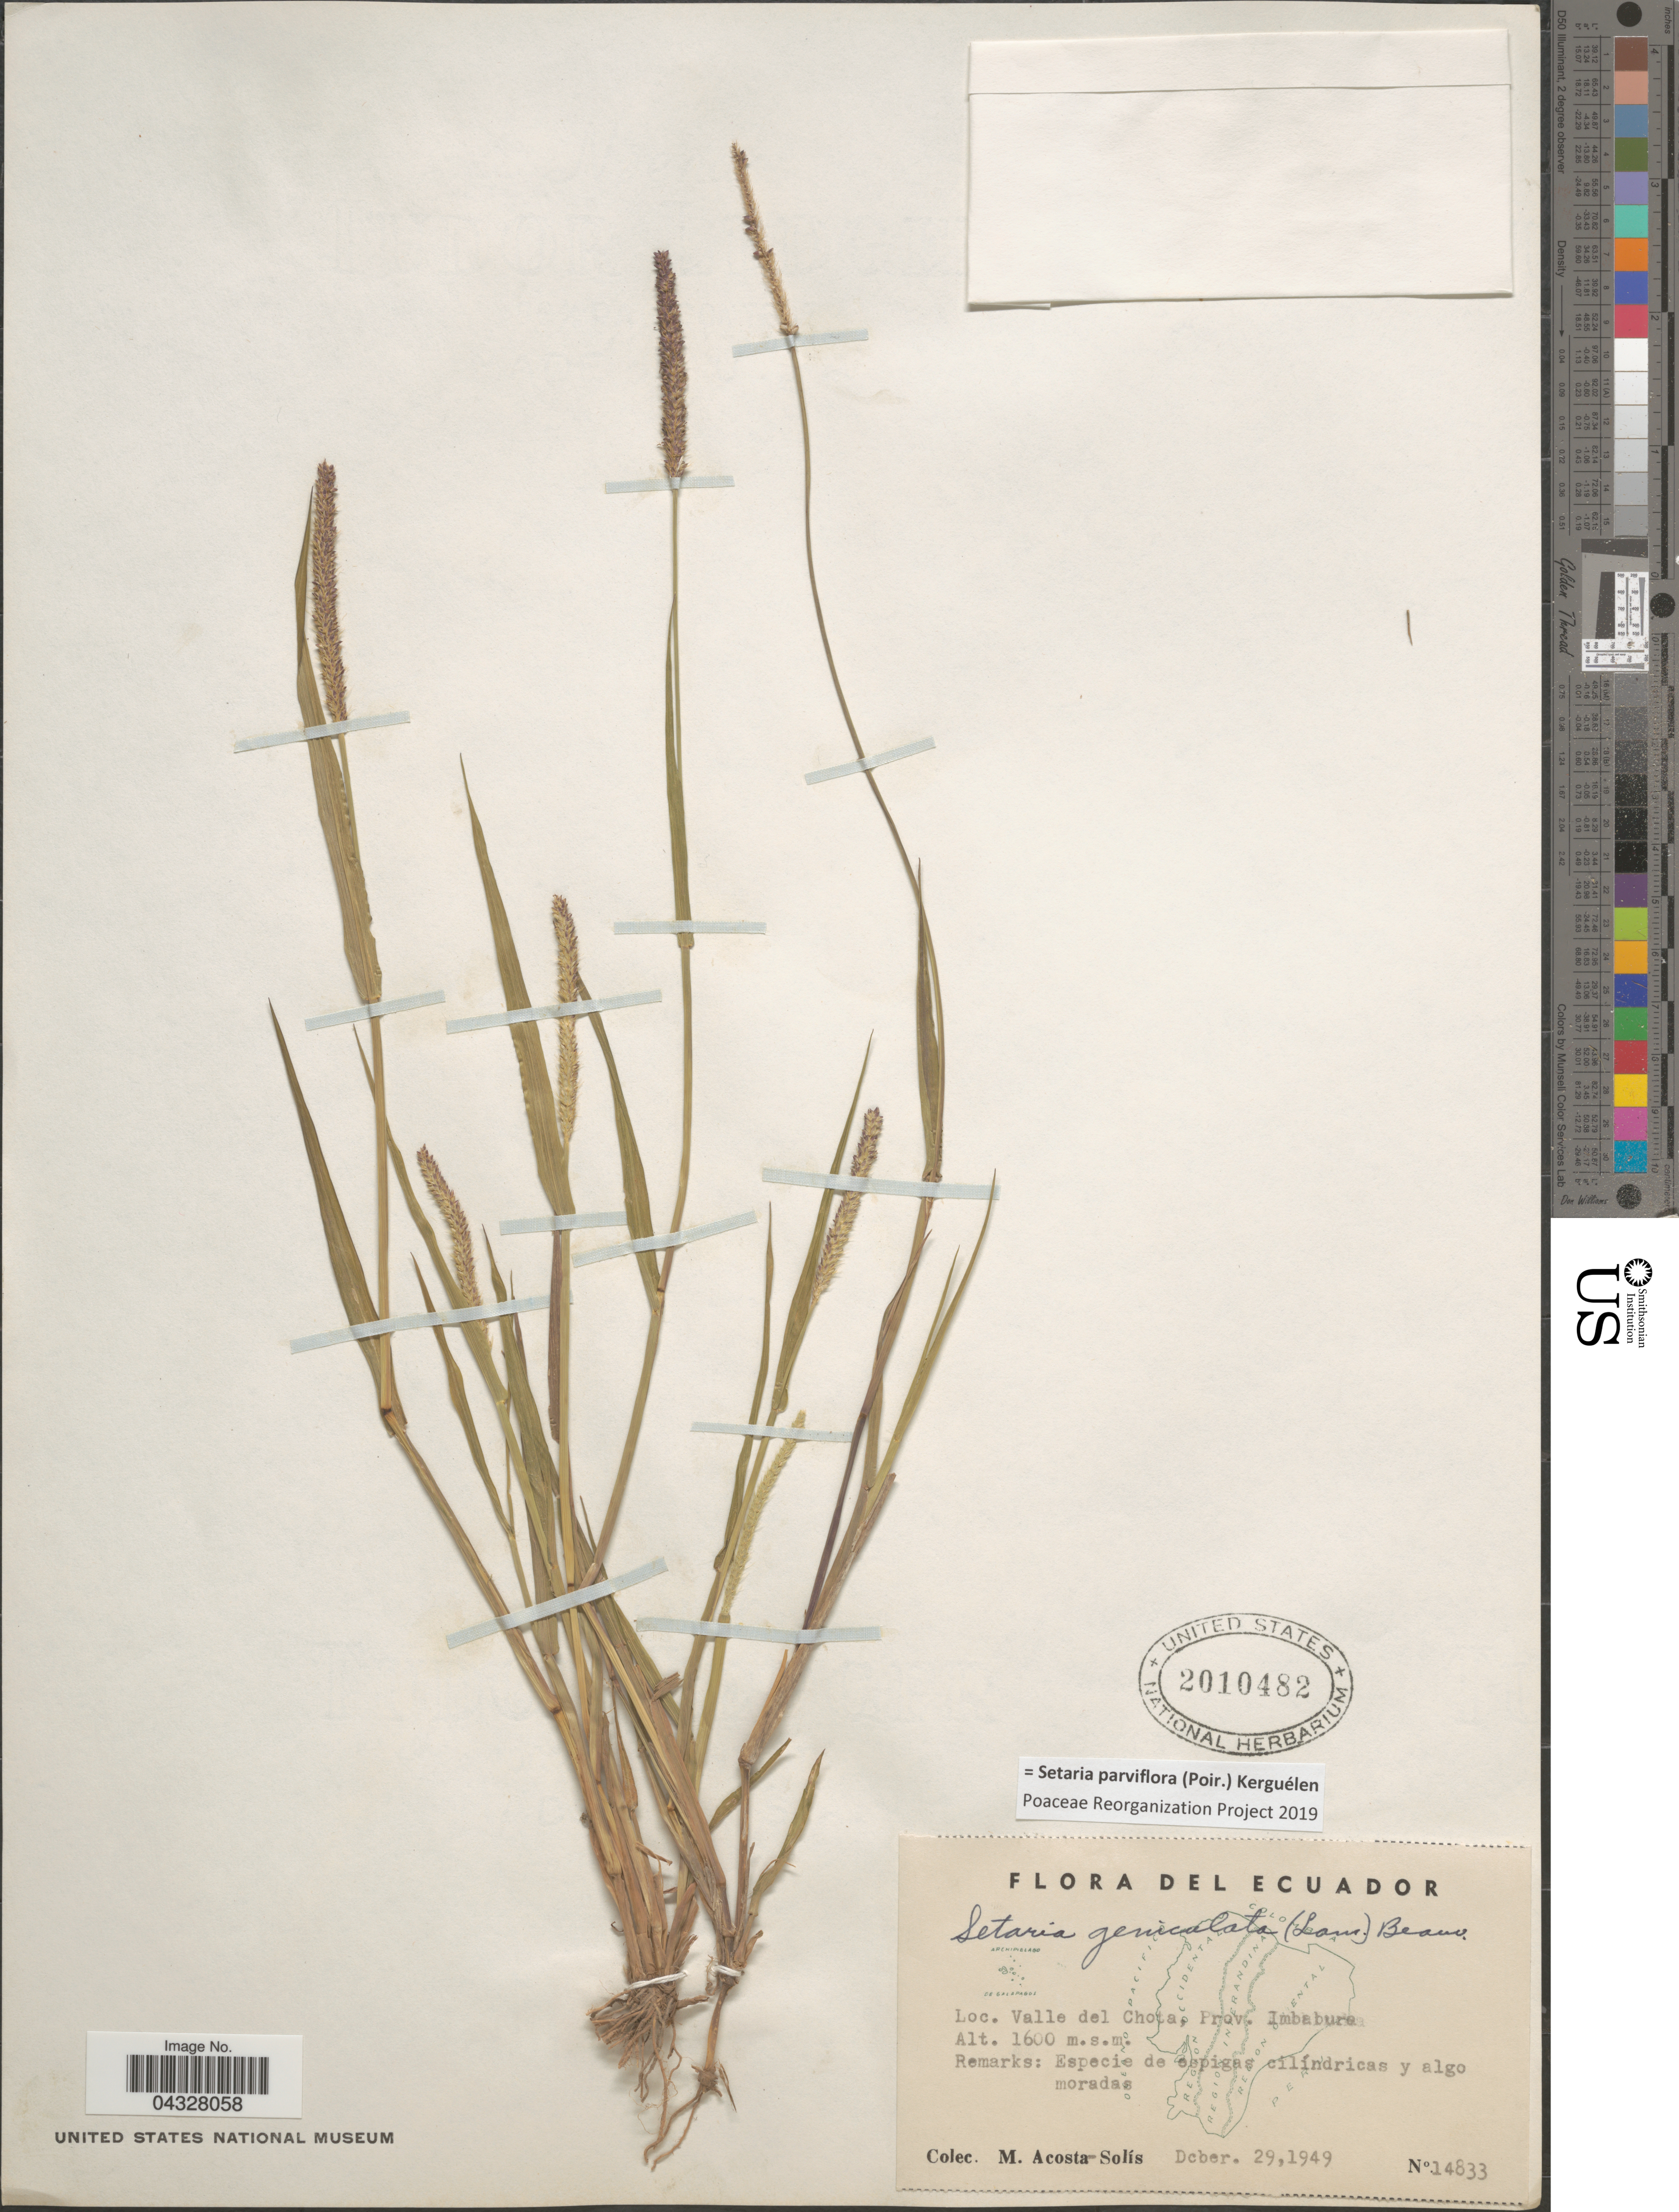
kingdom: Plantae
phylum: Tracheophyta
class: Liliopsida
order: Poales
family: Poaceae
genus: Setaria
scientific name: Setaria parviflora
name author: (Poir.) Kerguélen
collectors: M. Acosta Solis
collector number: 14833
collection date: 1949-12-29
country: Ecuador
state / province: Imbabura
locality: Valle del Chota.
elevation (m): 1600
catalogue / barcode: US 2010482